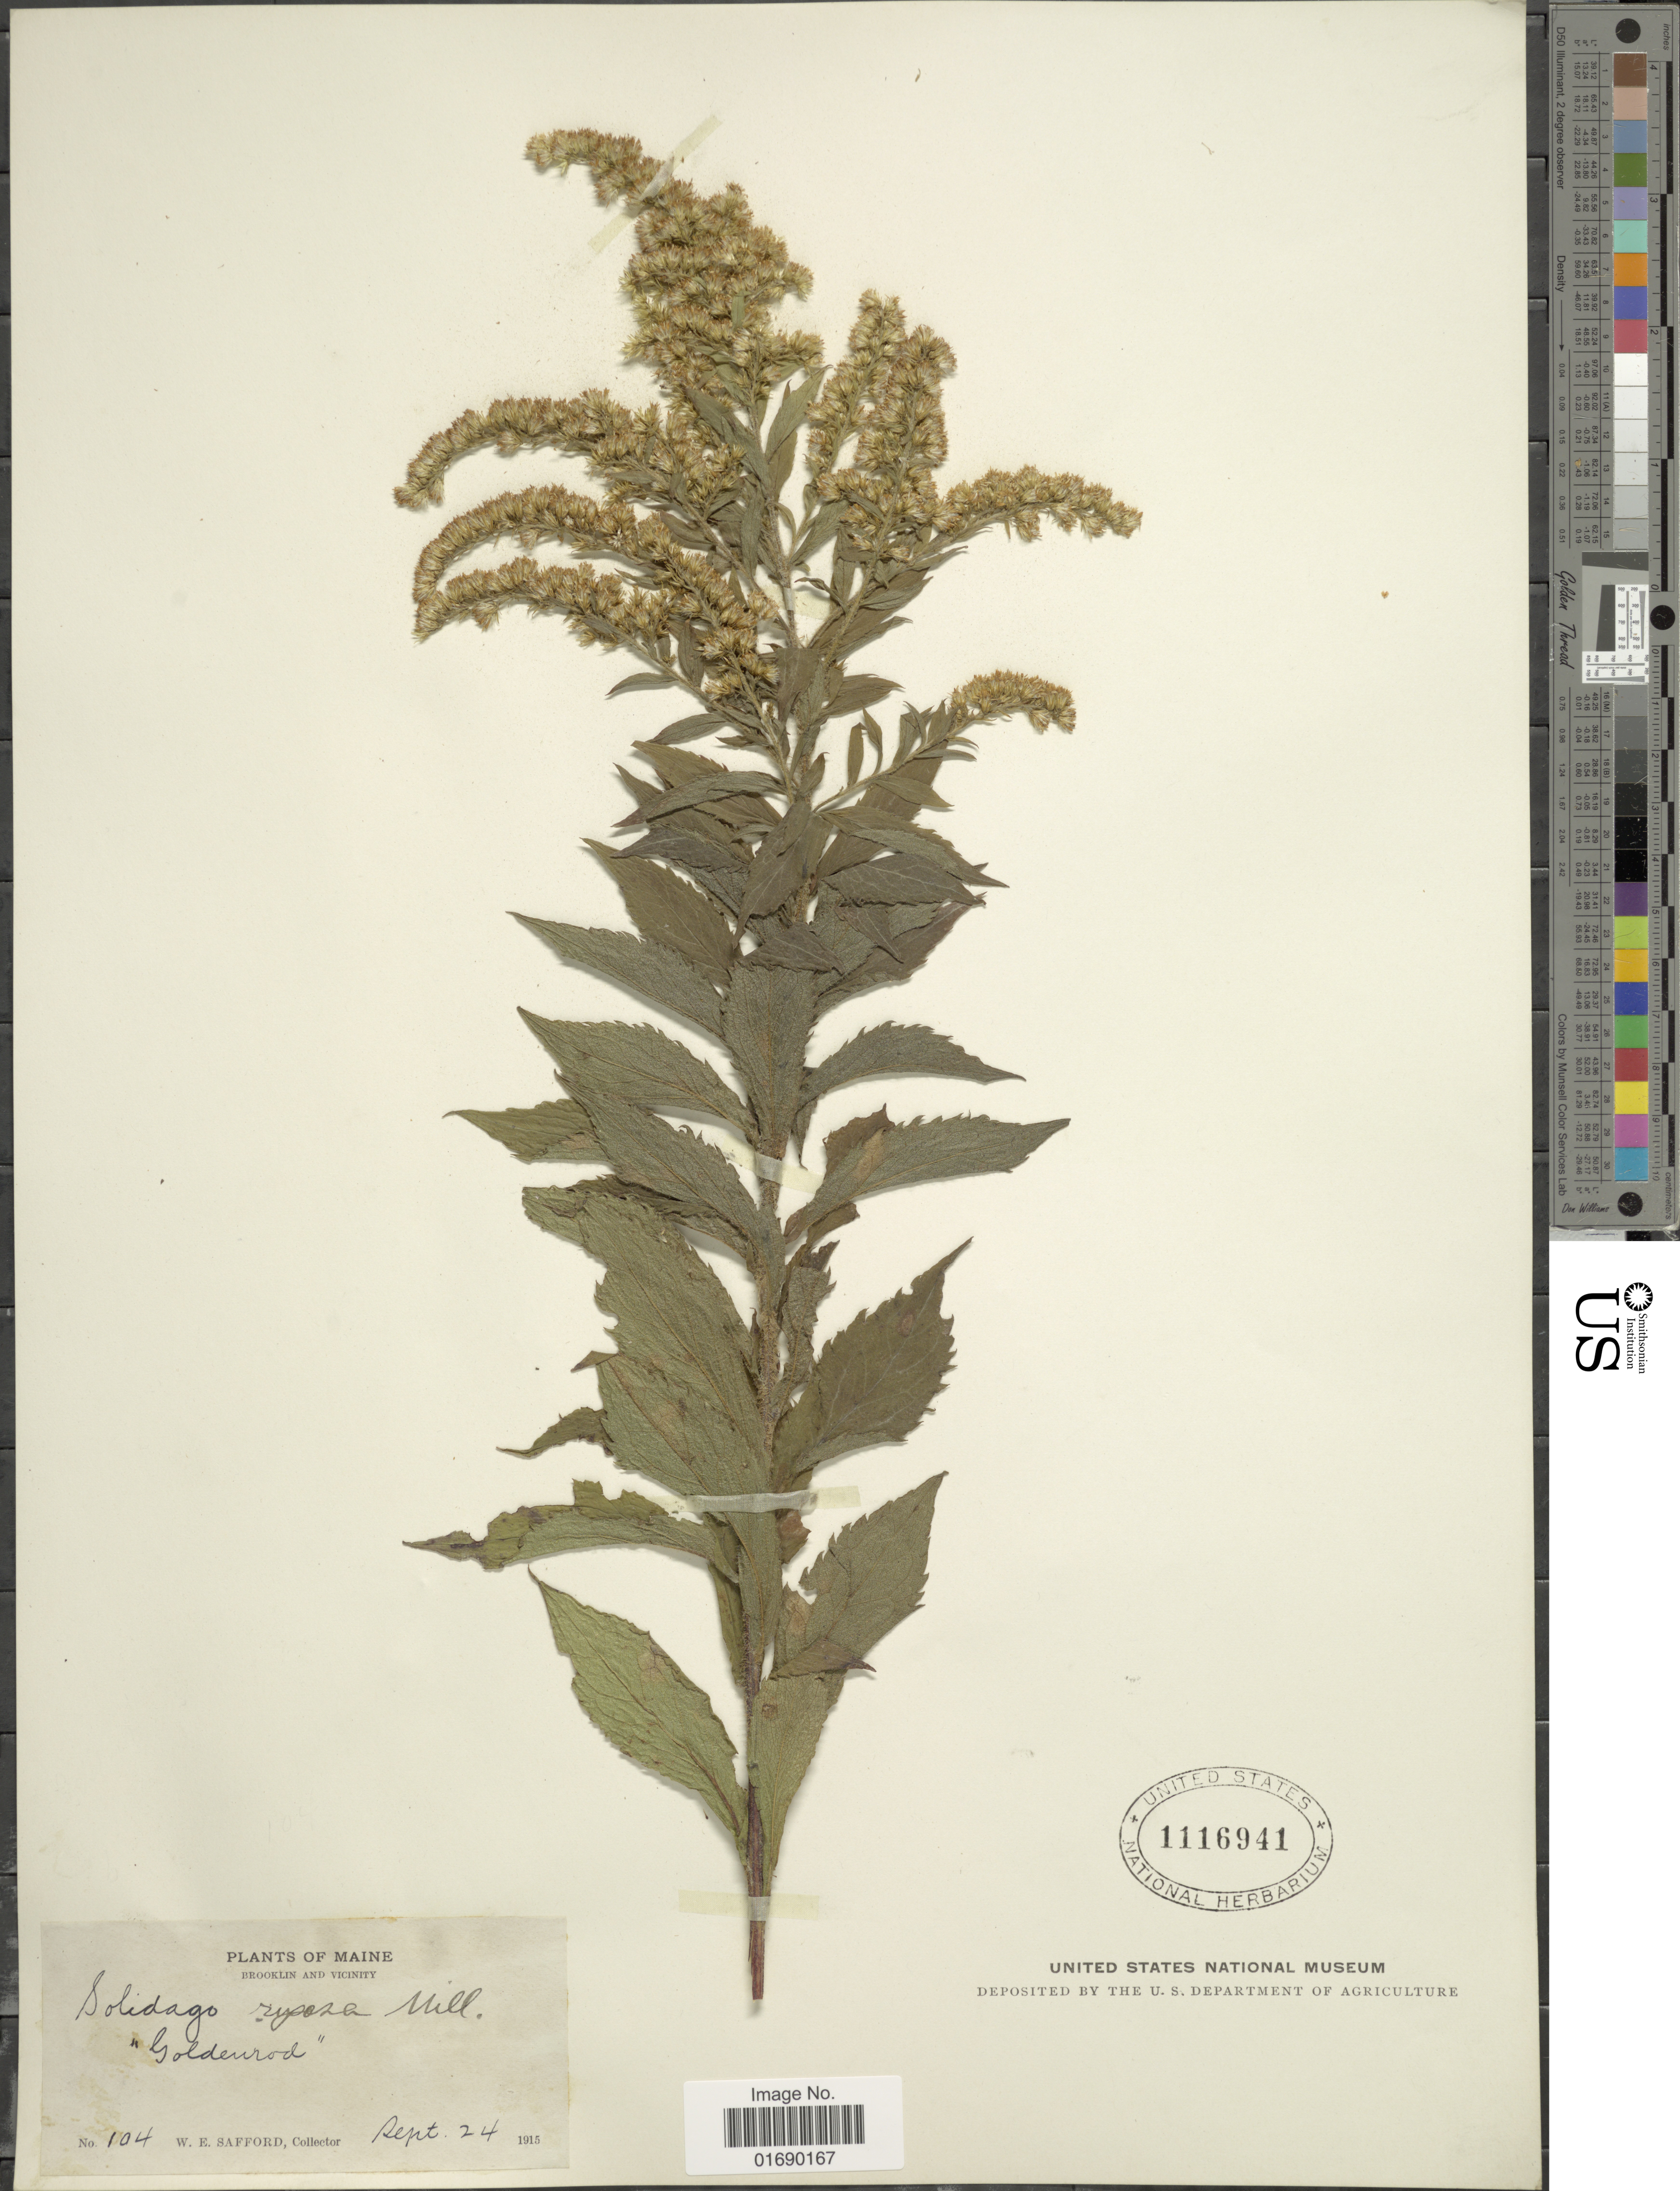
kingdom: Plantae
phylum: Tracheophyta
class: Magnoliopsida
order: Asterales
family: Asteraceae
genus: Solidago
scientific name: Solidago rugosa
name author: Mill.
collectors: W. E. Safford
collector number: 104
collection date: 1915-09-24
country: United States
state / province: Maine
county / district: Hancock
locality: Brooklin and vicinity 'Goldenrod'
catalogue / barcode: US 1116941